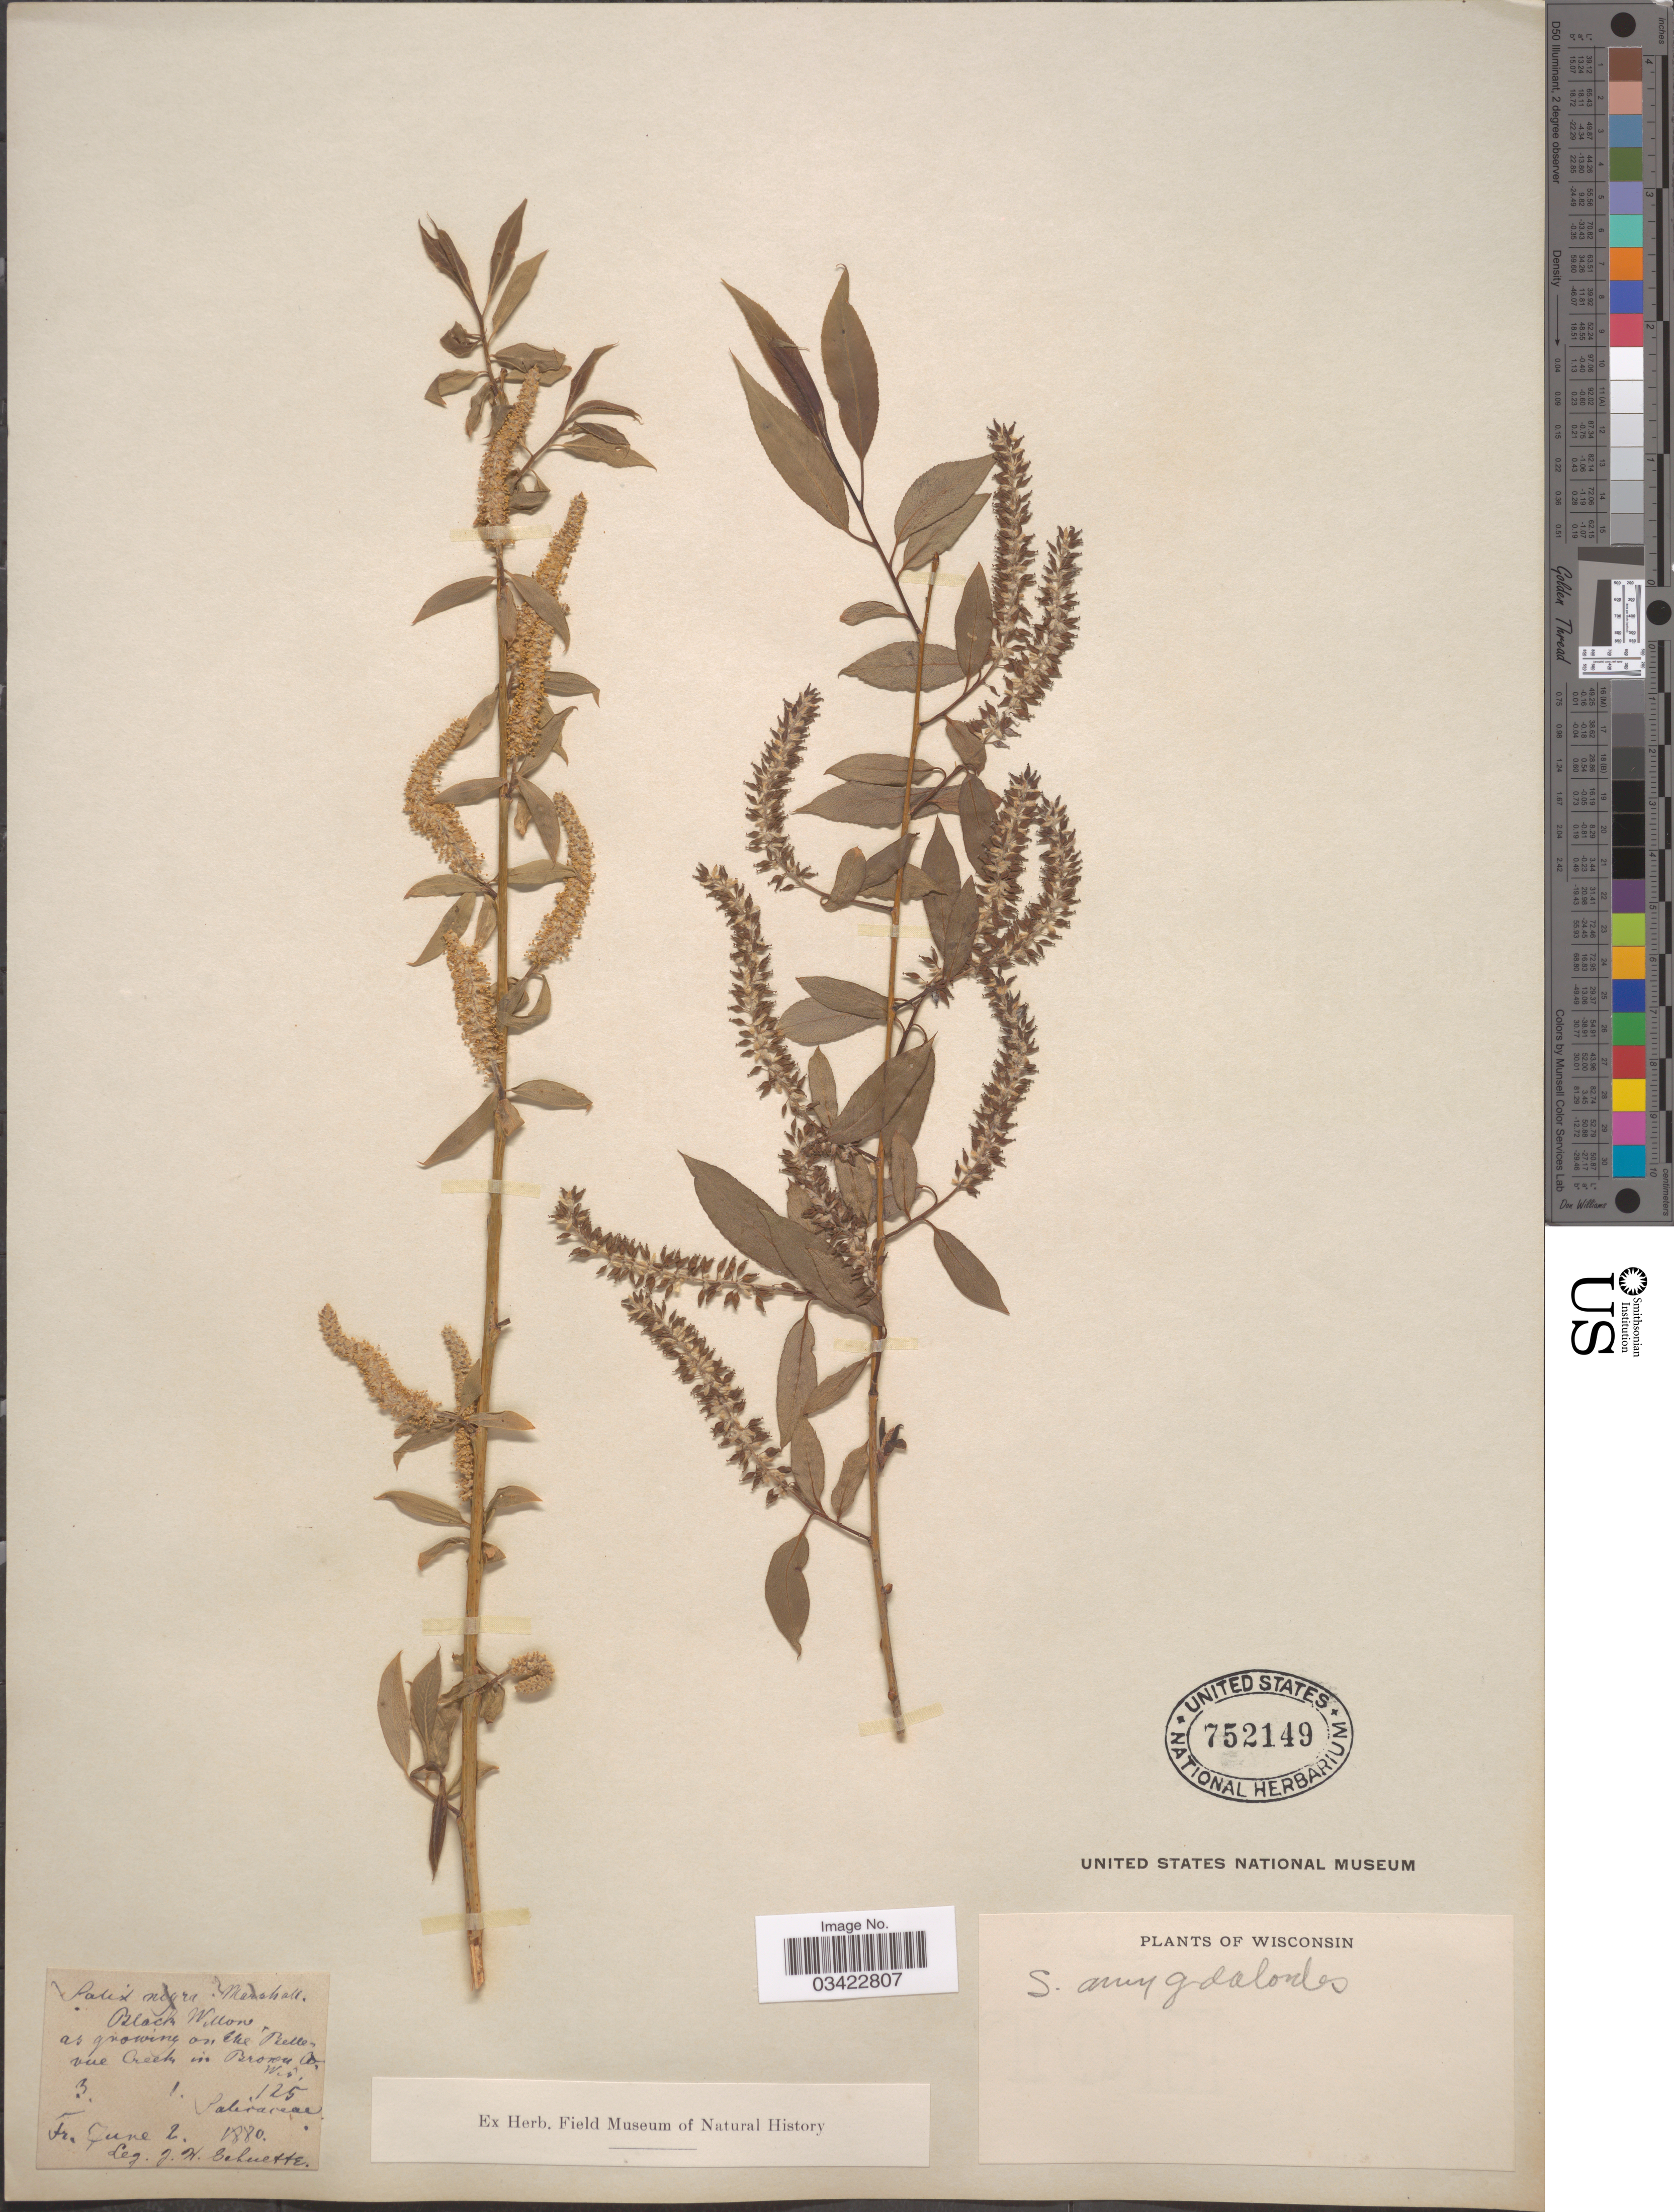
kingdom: Plantae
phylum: Tracheophyta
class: Magnoliopsida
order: Malpighiales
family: Salicaceae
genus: Salix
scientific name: Salix amygdaloides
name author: Andersson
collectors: J. H. Schuette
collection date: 1880-06-02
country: United States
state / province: Wisconsin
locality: On the Bellevue Creek in Brown Co.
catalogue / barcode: US 752149